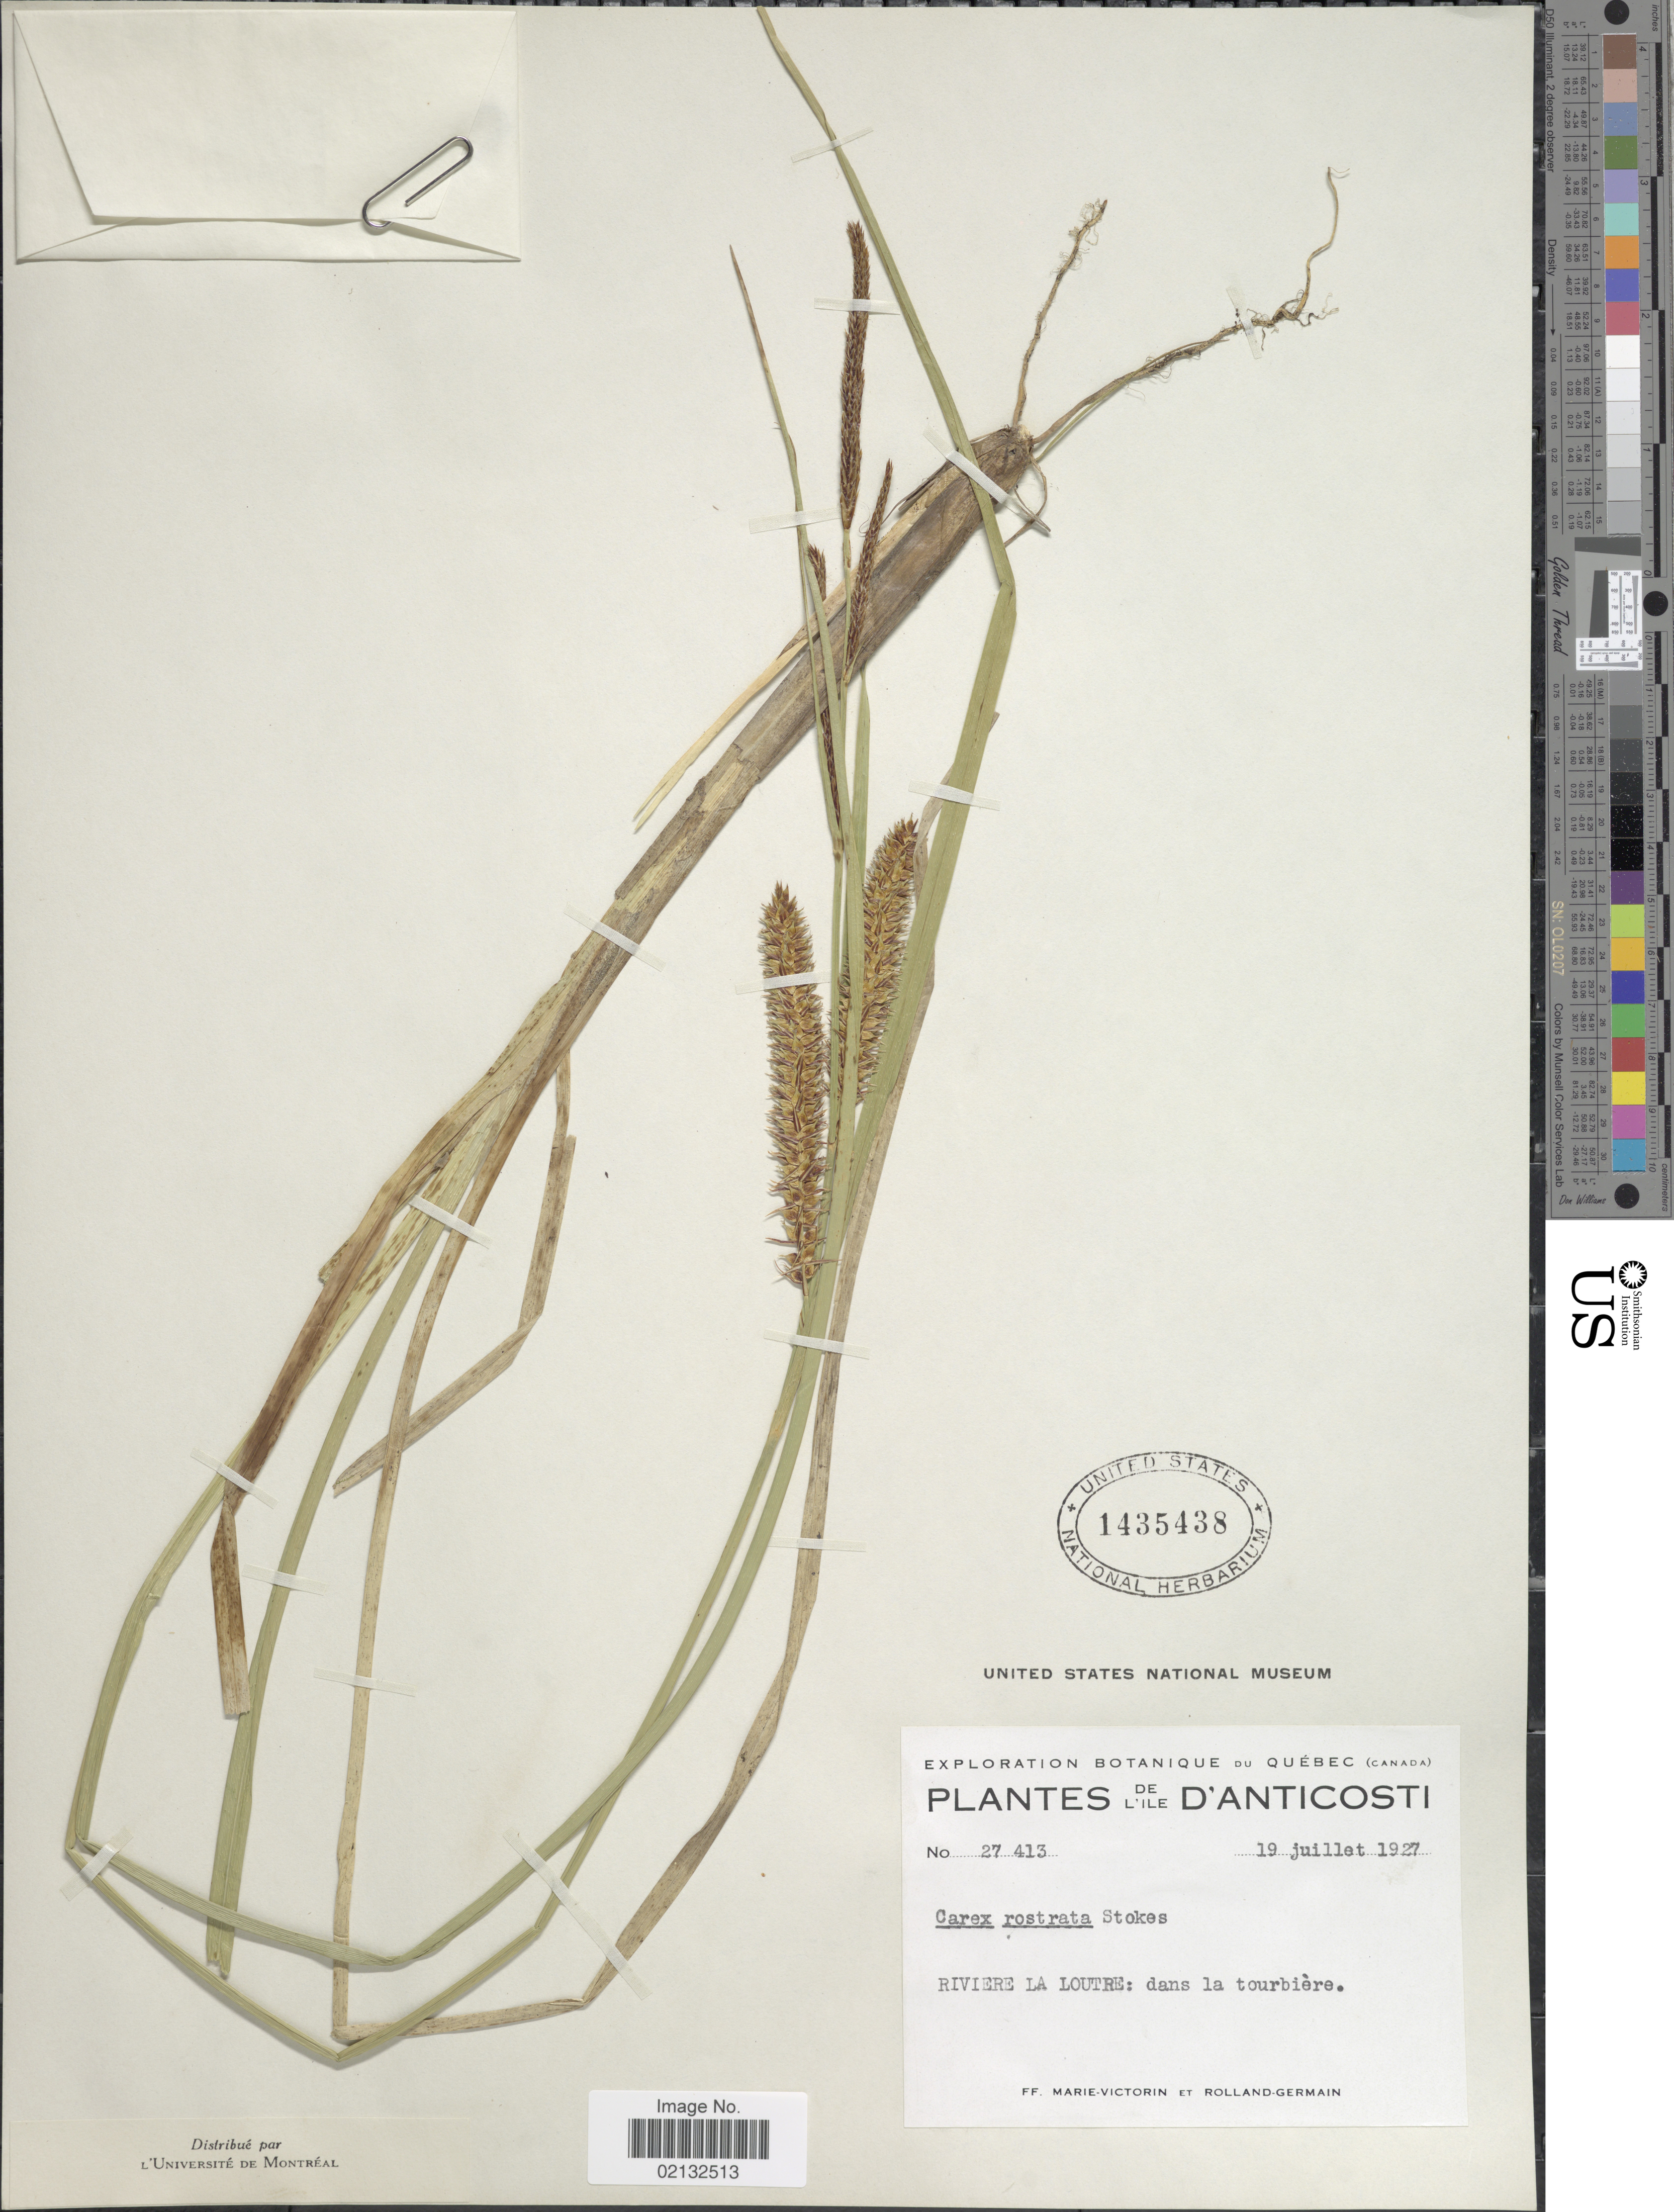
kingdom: Plantae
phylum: Tracheophyta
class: Liliopsida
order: Poales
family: Cyperaceae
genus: Carex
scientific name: Carex rostrata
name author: Stokes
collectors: F. Marie-Victorin & Rolland-Germain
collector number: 27413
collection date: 1927-07-19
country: Canada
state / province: Quebec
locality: Ile D' Anticosti. Riviere La Loutre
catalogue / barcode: US 1435438